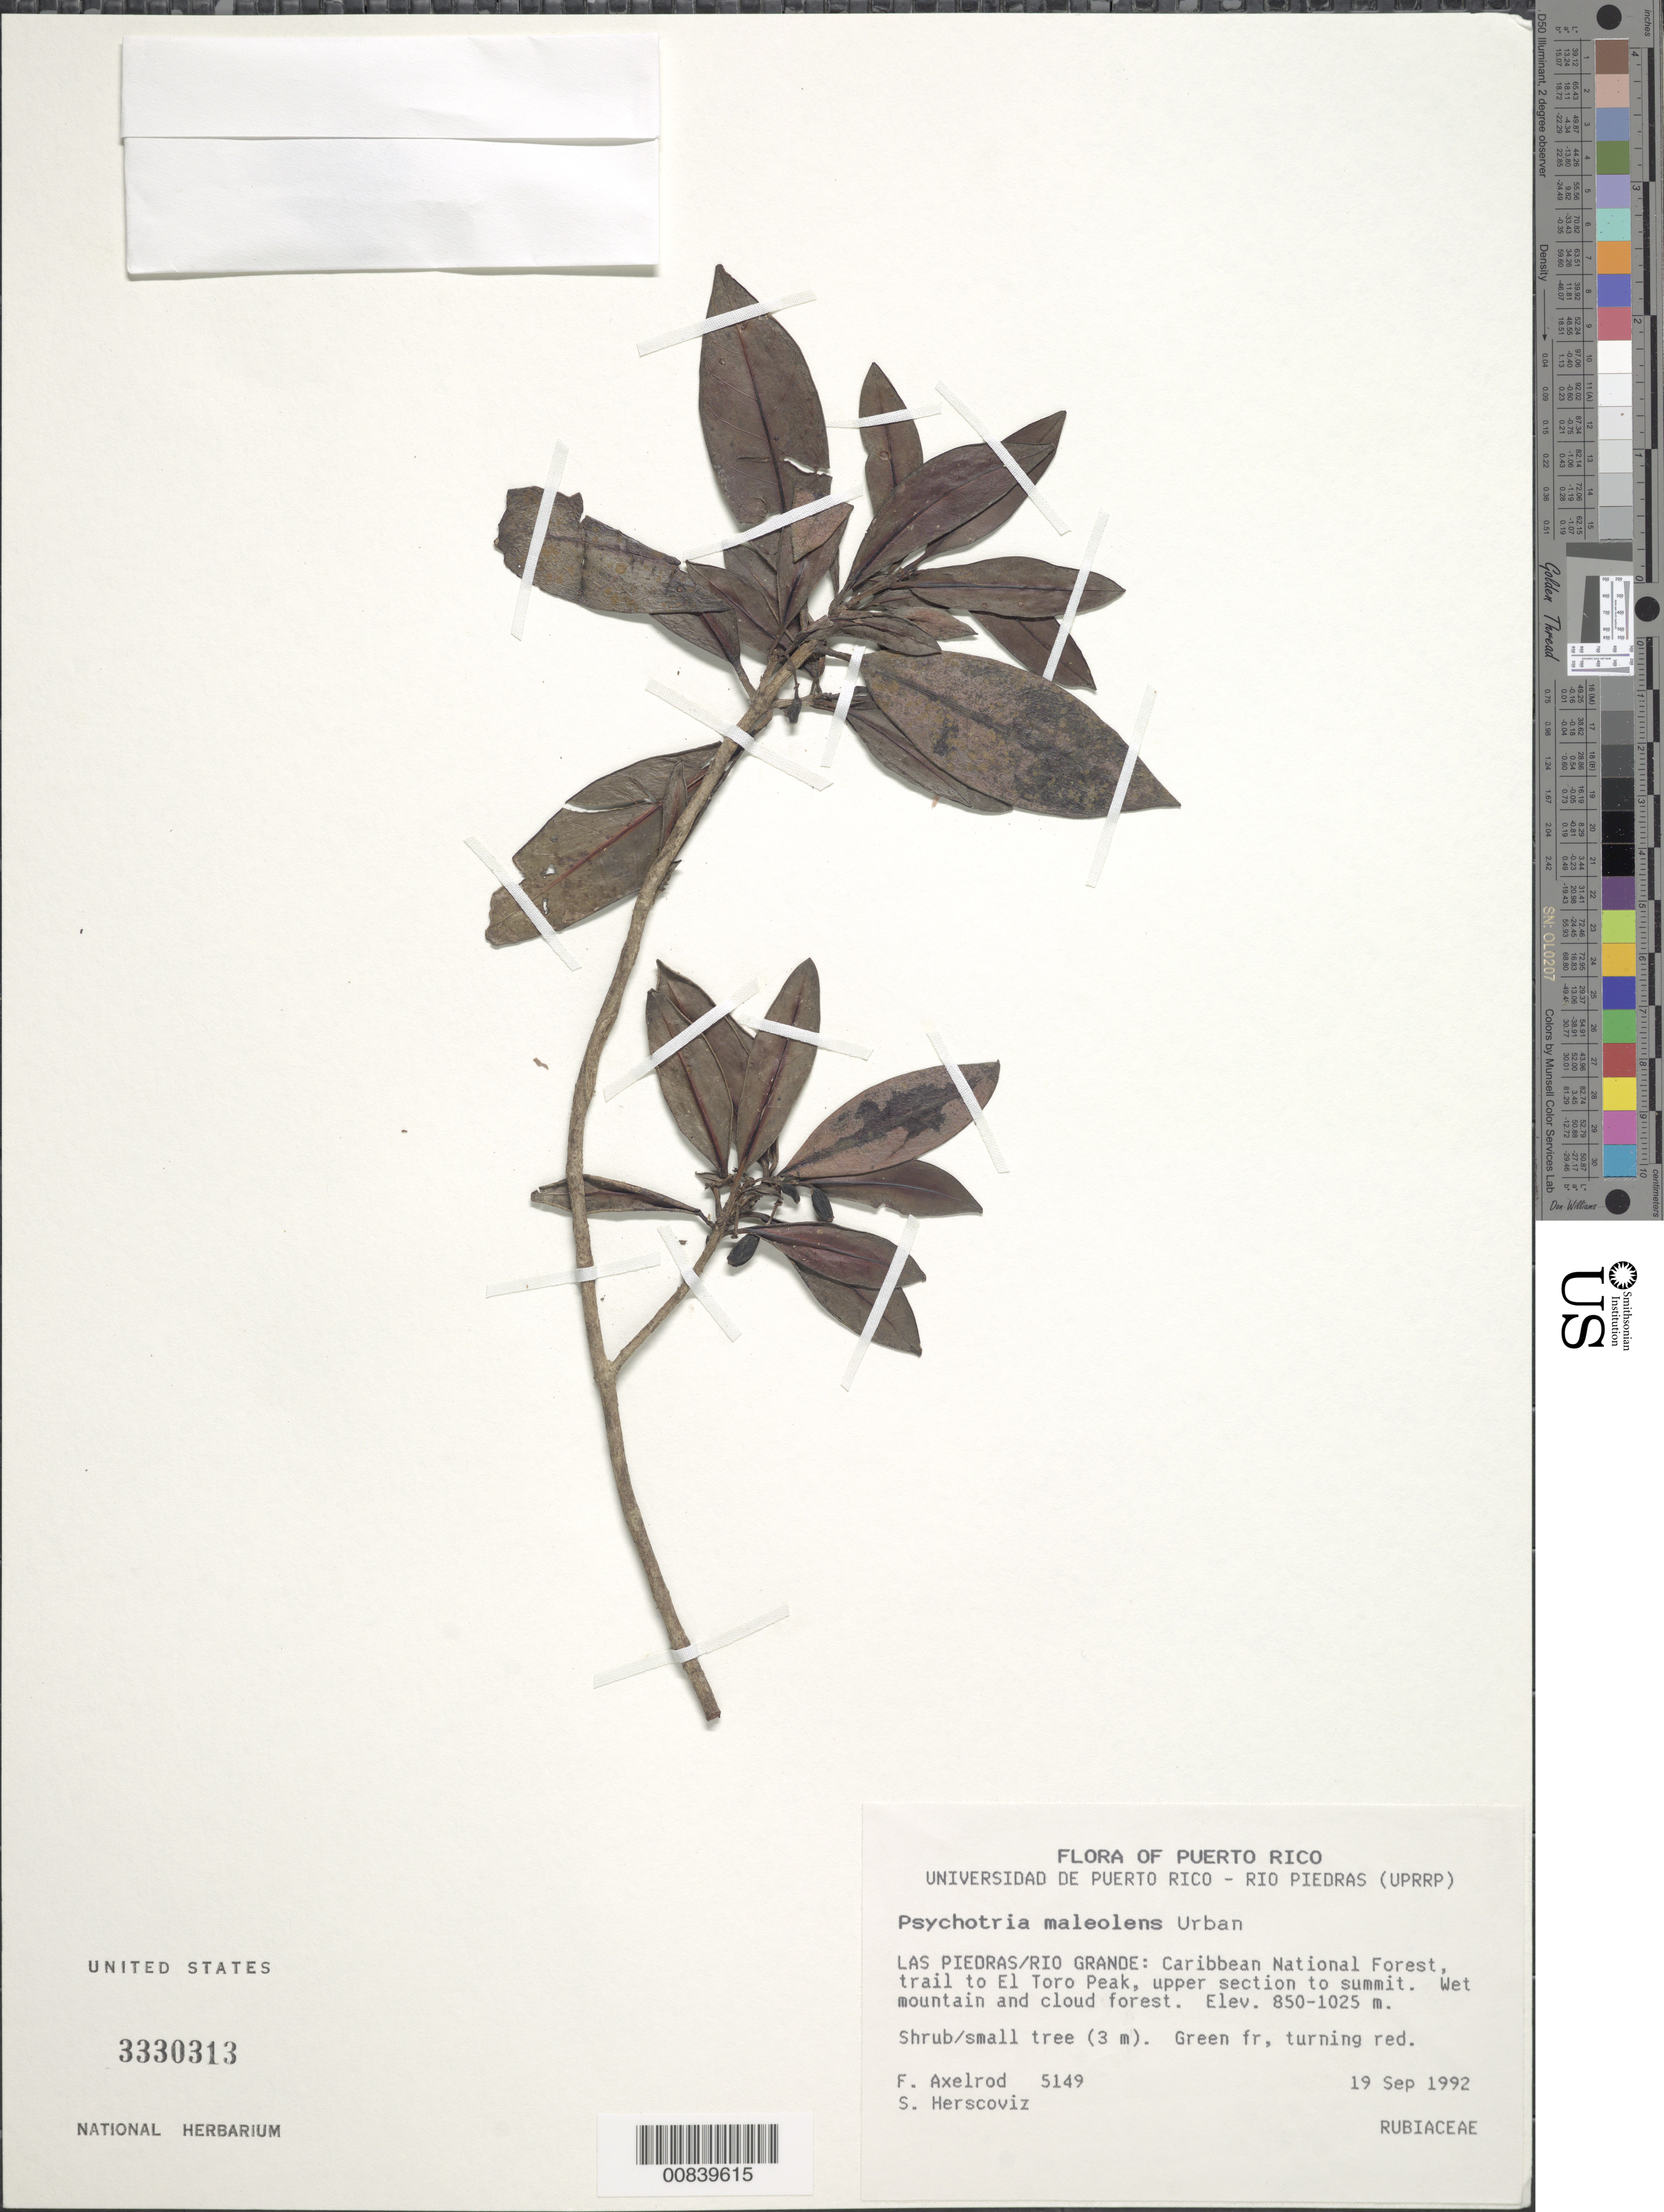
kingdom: Plantae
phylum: Tracheophyta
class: Magnoliopsida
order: Gentianales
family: Rubiaceae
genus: Psychotria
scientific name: Psychotria maleolens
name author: Urb.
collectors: F. S. Axelrod & S. Herscoviz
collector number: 5149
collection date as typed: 19 Sep 1992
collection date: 1992-09-19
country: Puerto Rico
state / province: Rio Piedras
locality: Rio Grande: Caribbean National Forest. Trail to El Toro Peak, upper section to summit.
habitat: Wet mountain and cloud forest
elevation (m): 850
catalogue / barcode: US 3330313